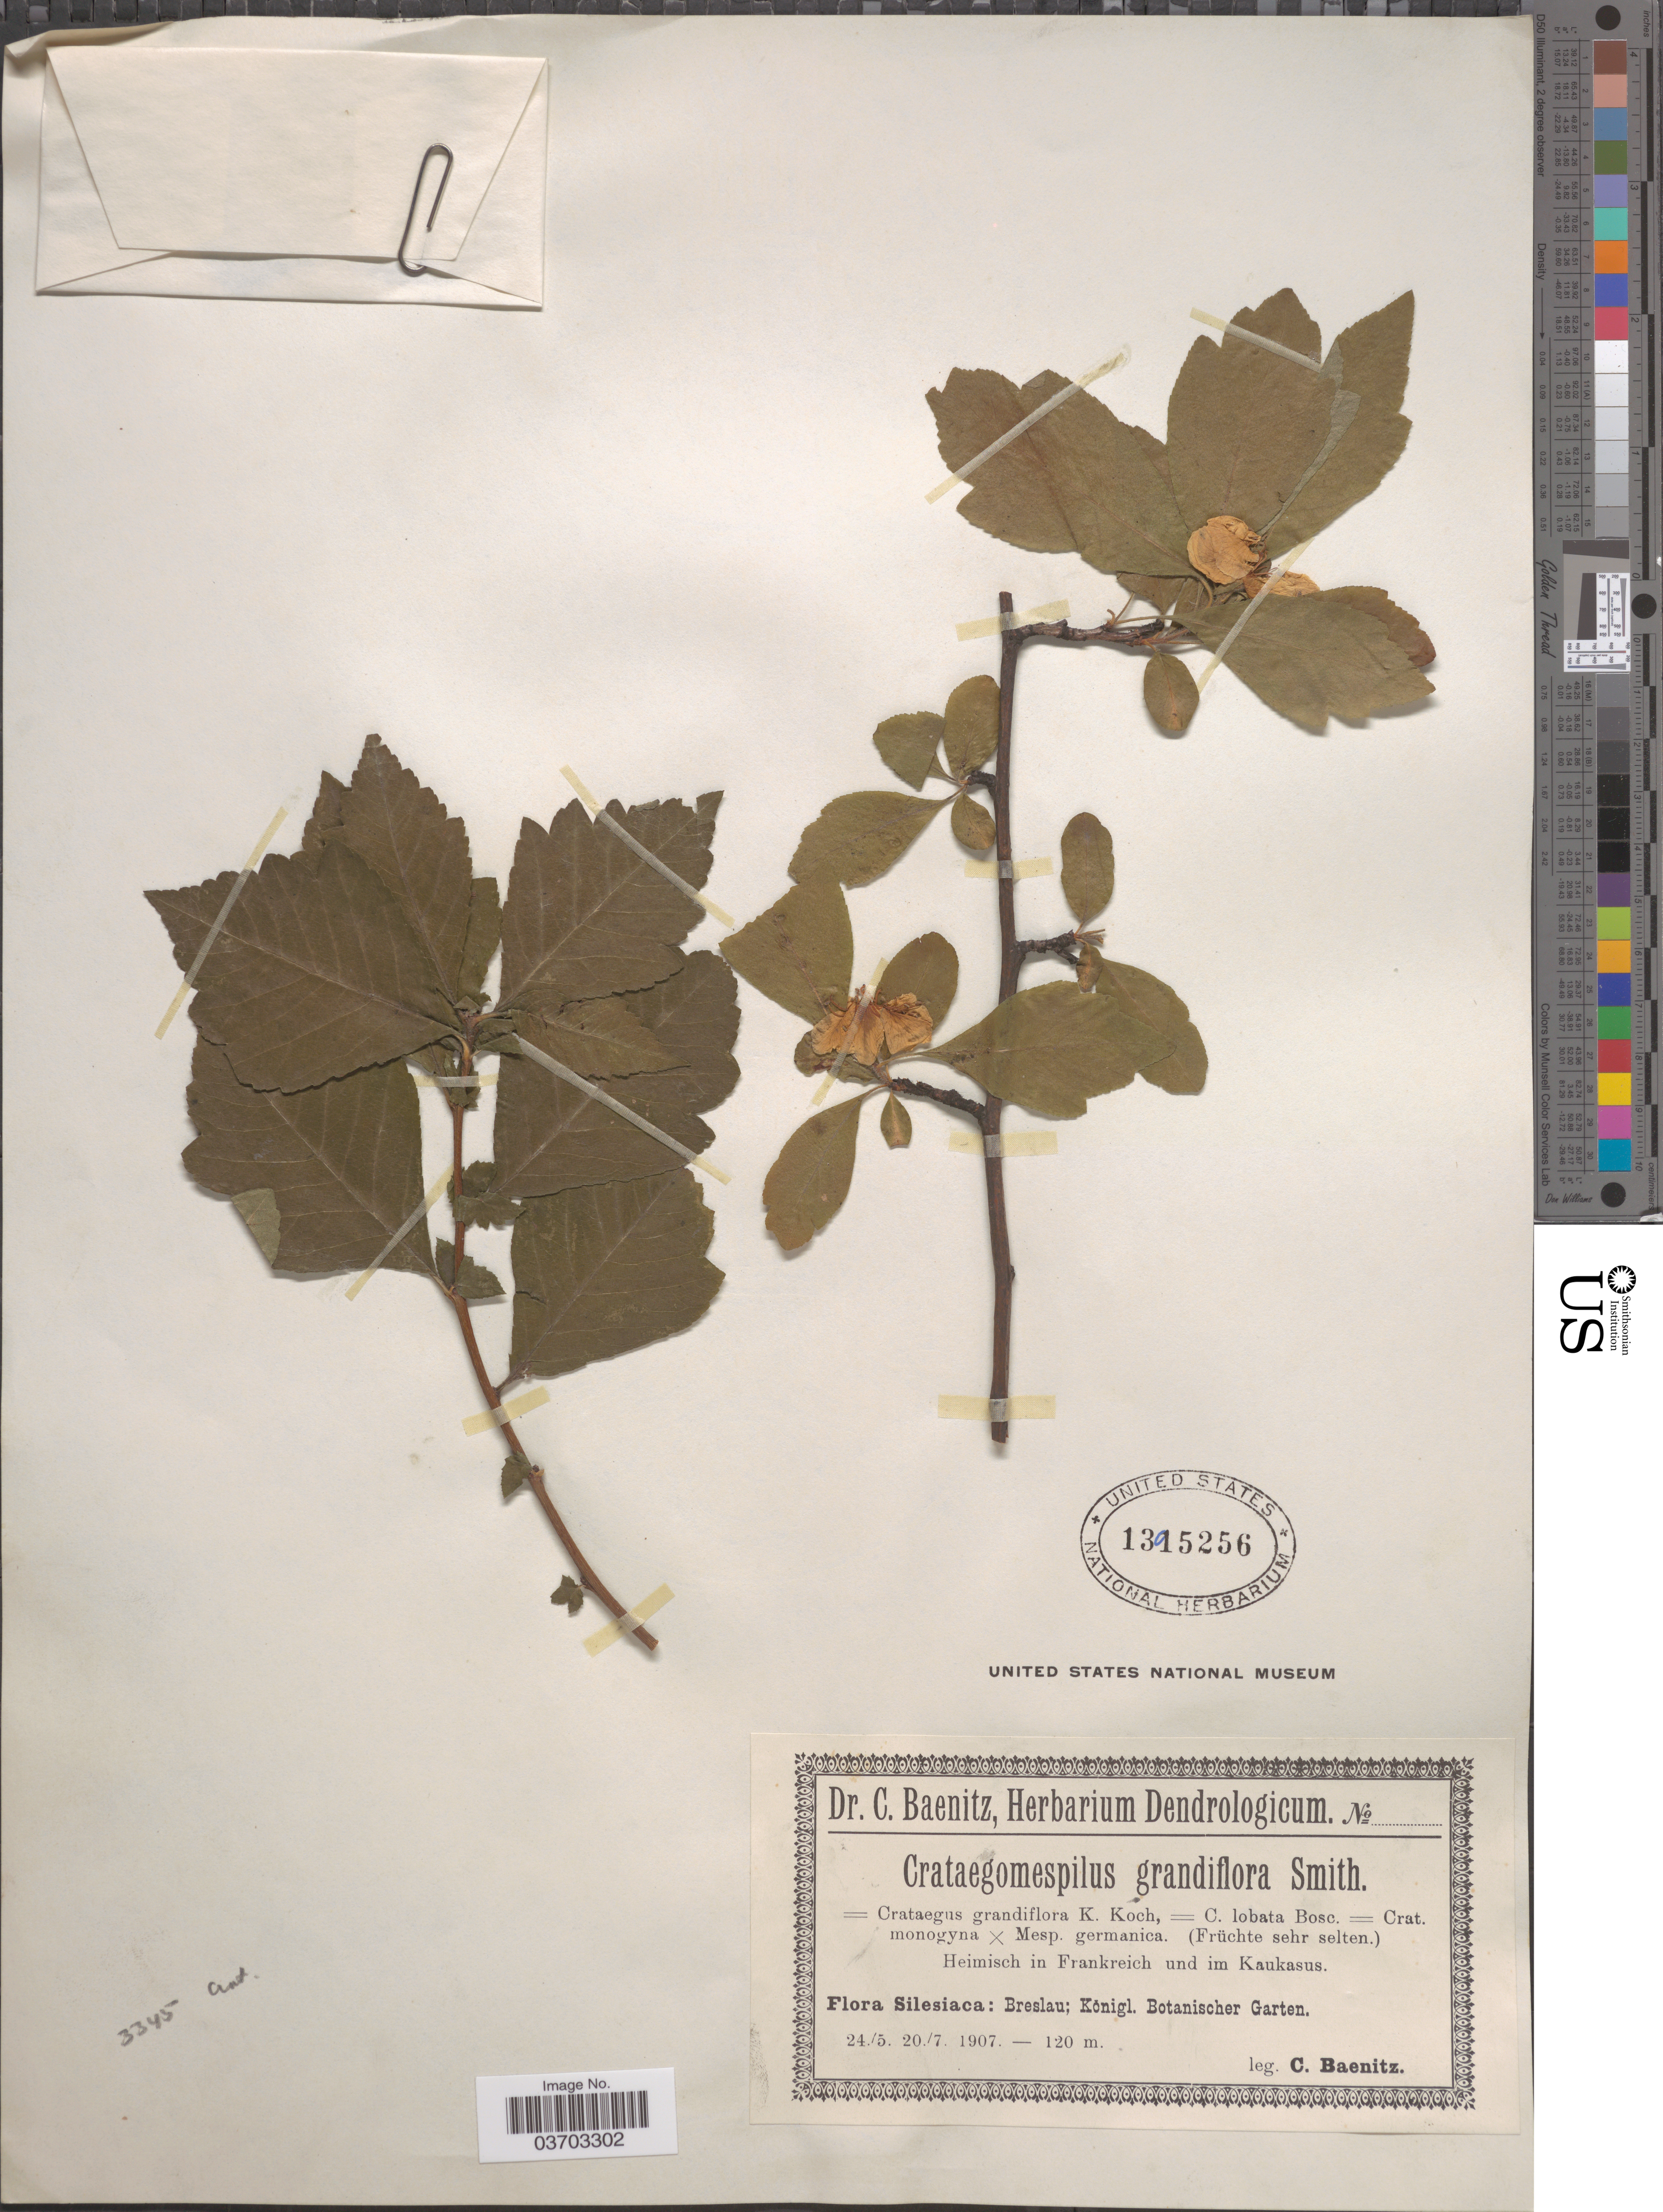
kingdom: Plantae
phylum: Tracheophyta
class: Magnoliopsida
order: Rosales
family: Rosaceae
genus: Crataegus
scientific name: Crataegus grandifolia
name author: J.B. Phipps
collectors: C. G. Baenitz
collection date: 1907-05-24/1907-07-20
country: Poland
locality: Silesiaca: Breslau; Königl. Botanischer Garten.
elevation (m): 120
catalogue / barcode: US 1395256